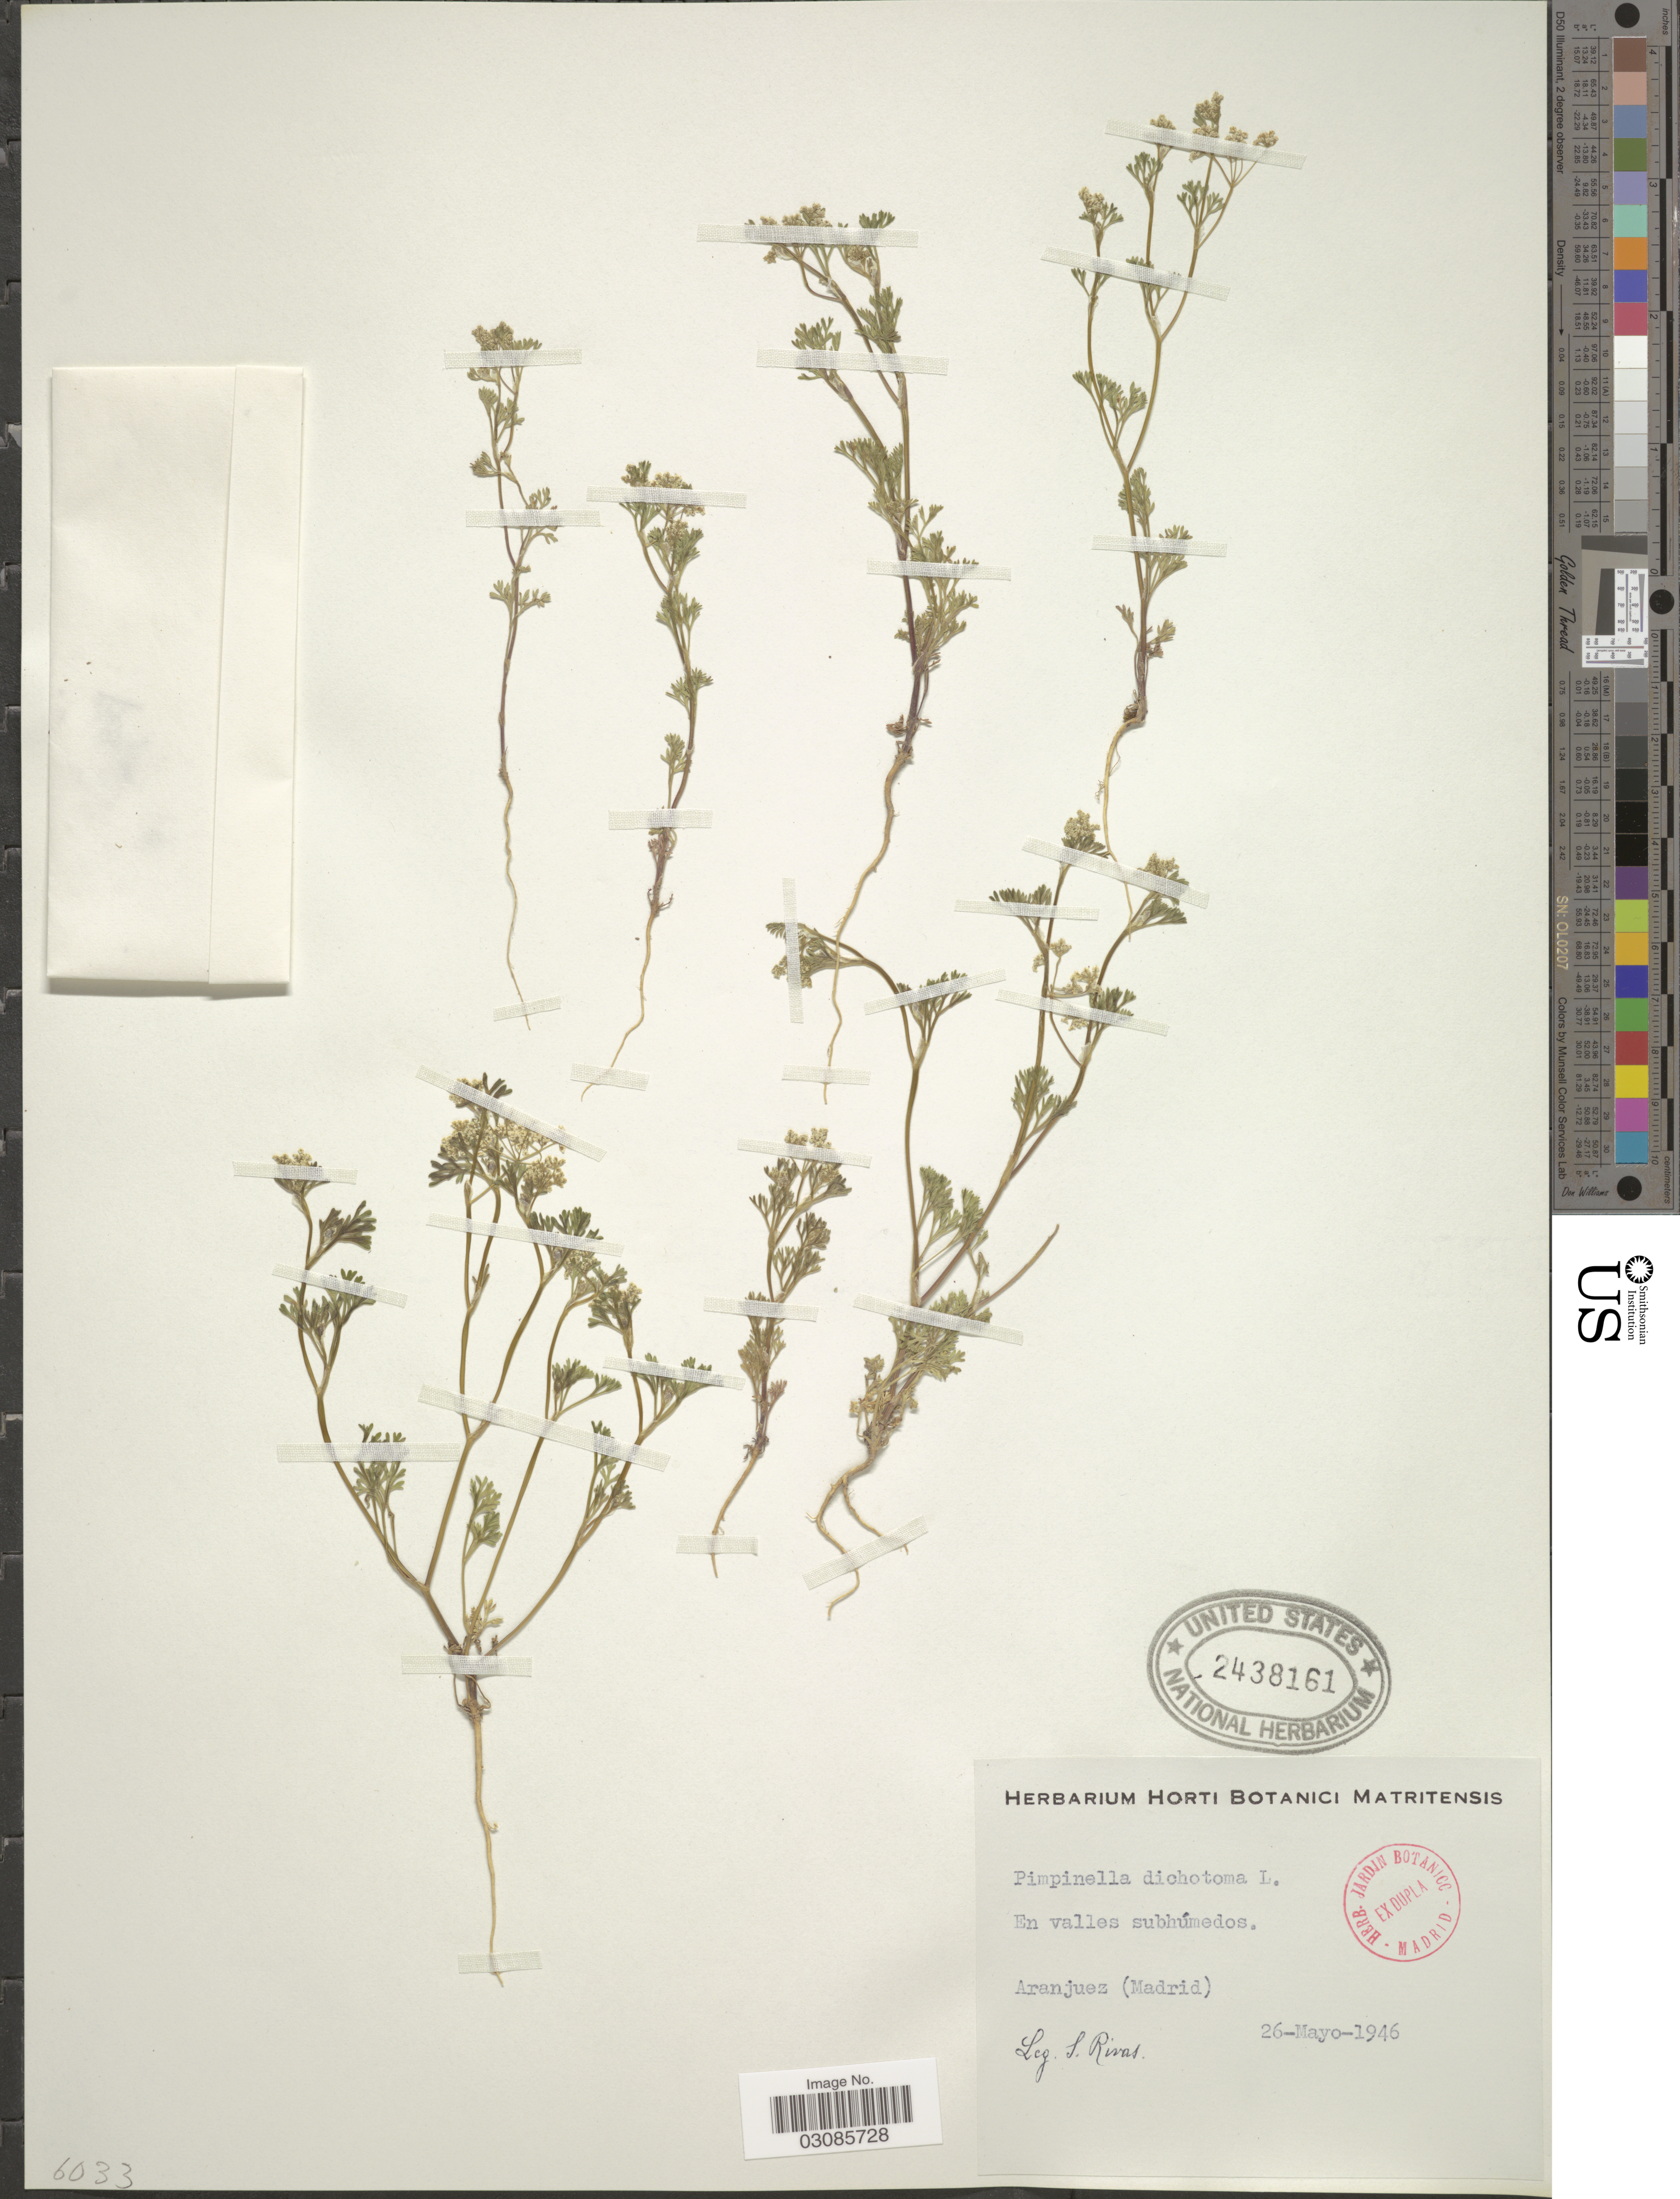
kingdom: Plantae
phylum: Tracheophyta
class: Magnoliopsida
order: Apiales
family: Apiaceae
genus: Pimpinella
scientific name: Pimpinella dichotoma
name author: L.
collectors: S. Rivas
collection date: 1946-05-26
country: Spain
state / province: Madrid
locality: En valles subhúmedos. Aranjuez (Madrid).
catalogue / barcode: US 2438161